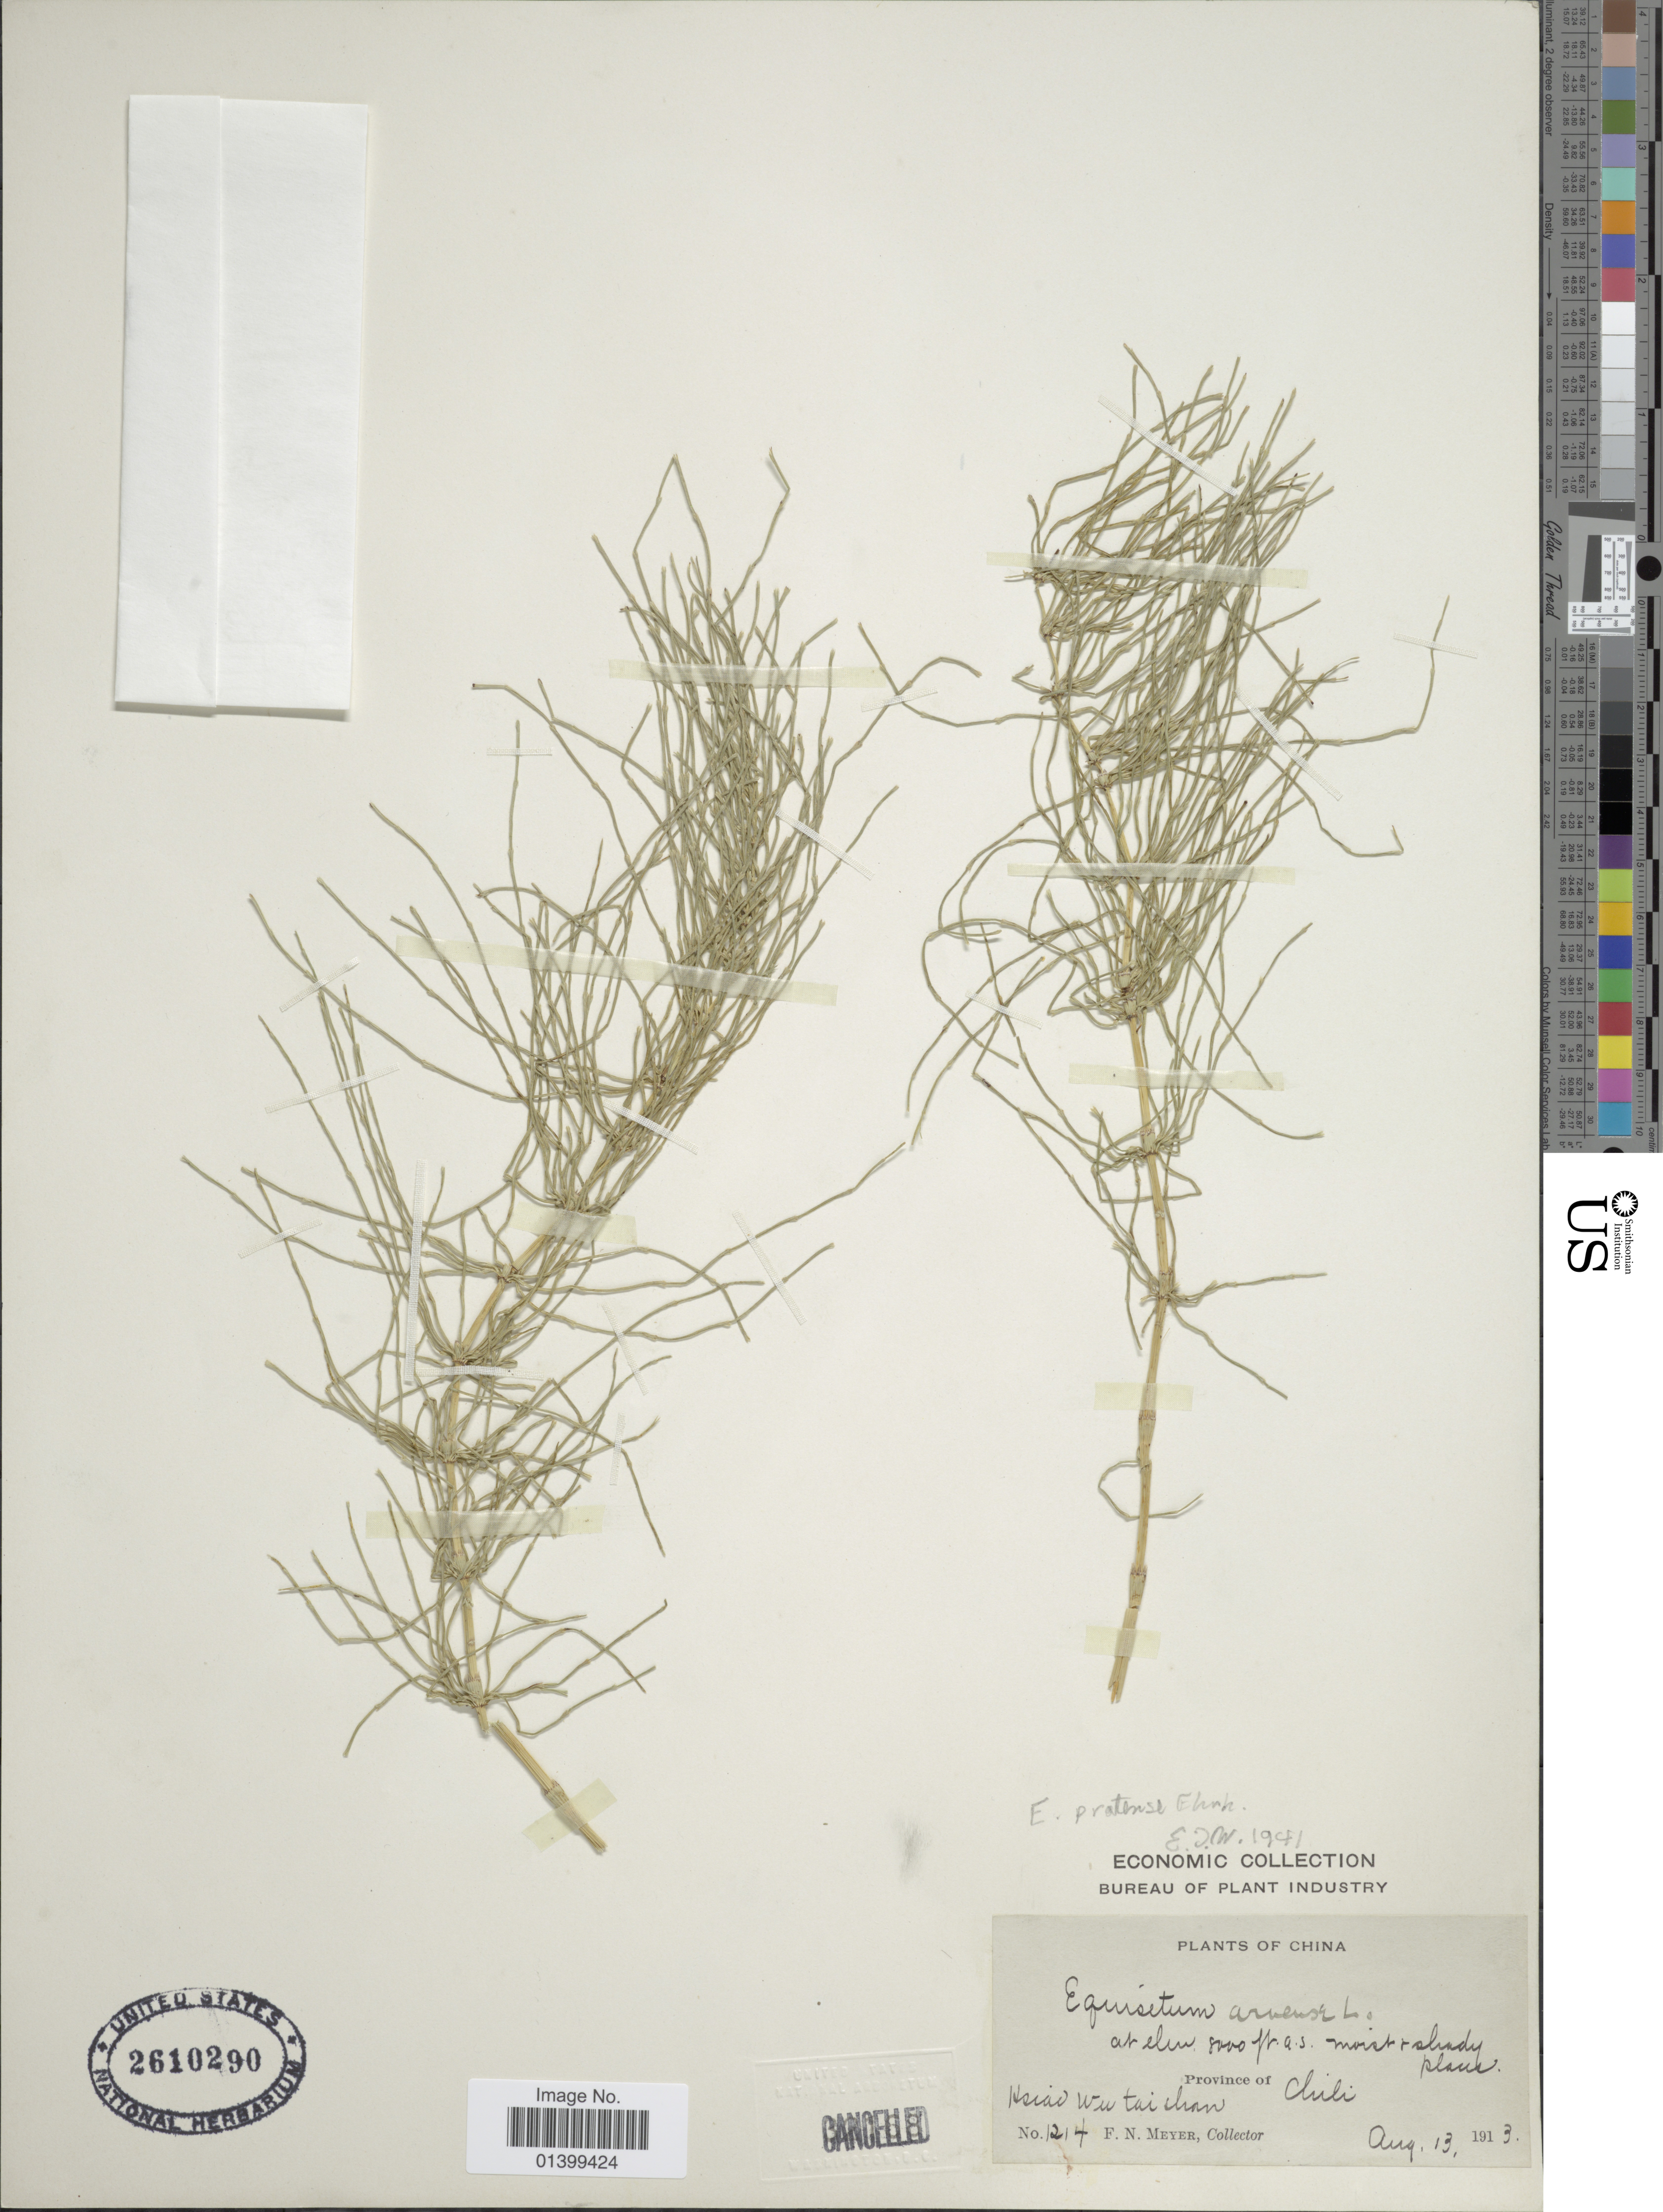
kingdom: Plantae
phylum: Tracheophyta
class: Polypodiopsida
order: Equisetales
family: Equisetaceae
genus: Equisetum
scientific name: Equisetum arvense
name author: L.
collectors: F. N. Meyer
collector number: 1214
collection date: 1913-08-13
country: China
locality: Province of Chili. Hsiao Wu tai chan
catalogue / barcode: US 2610290